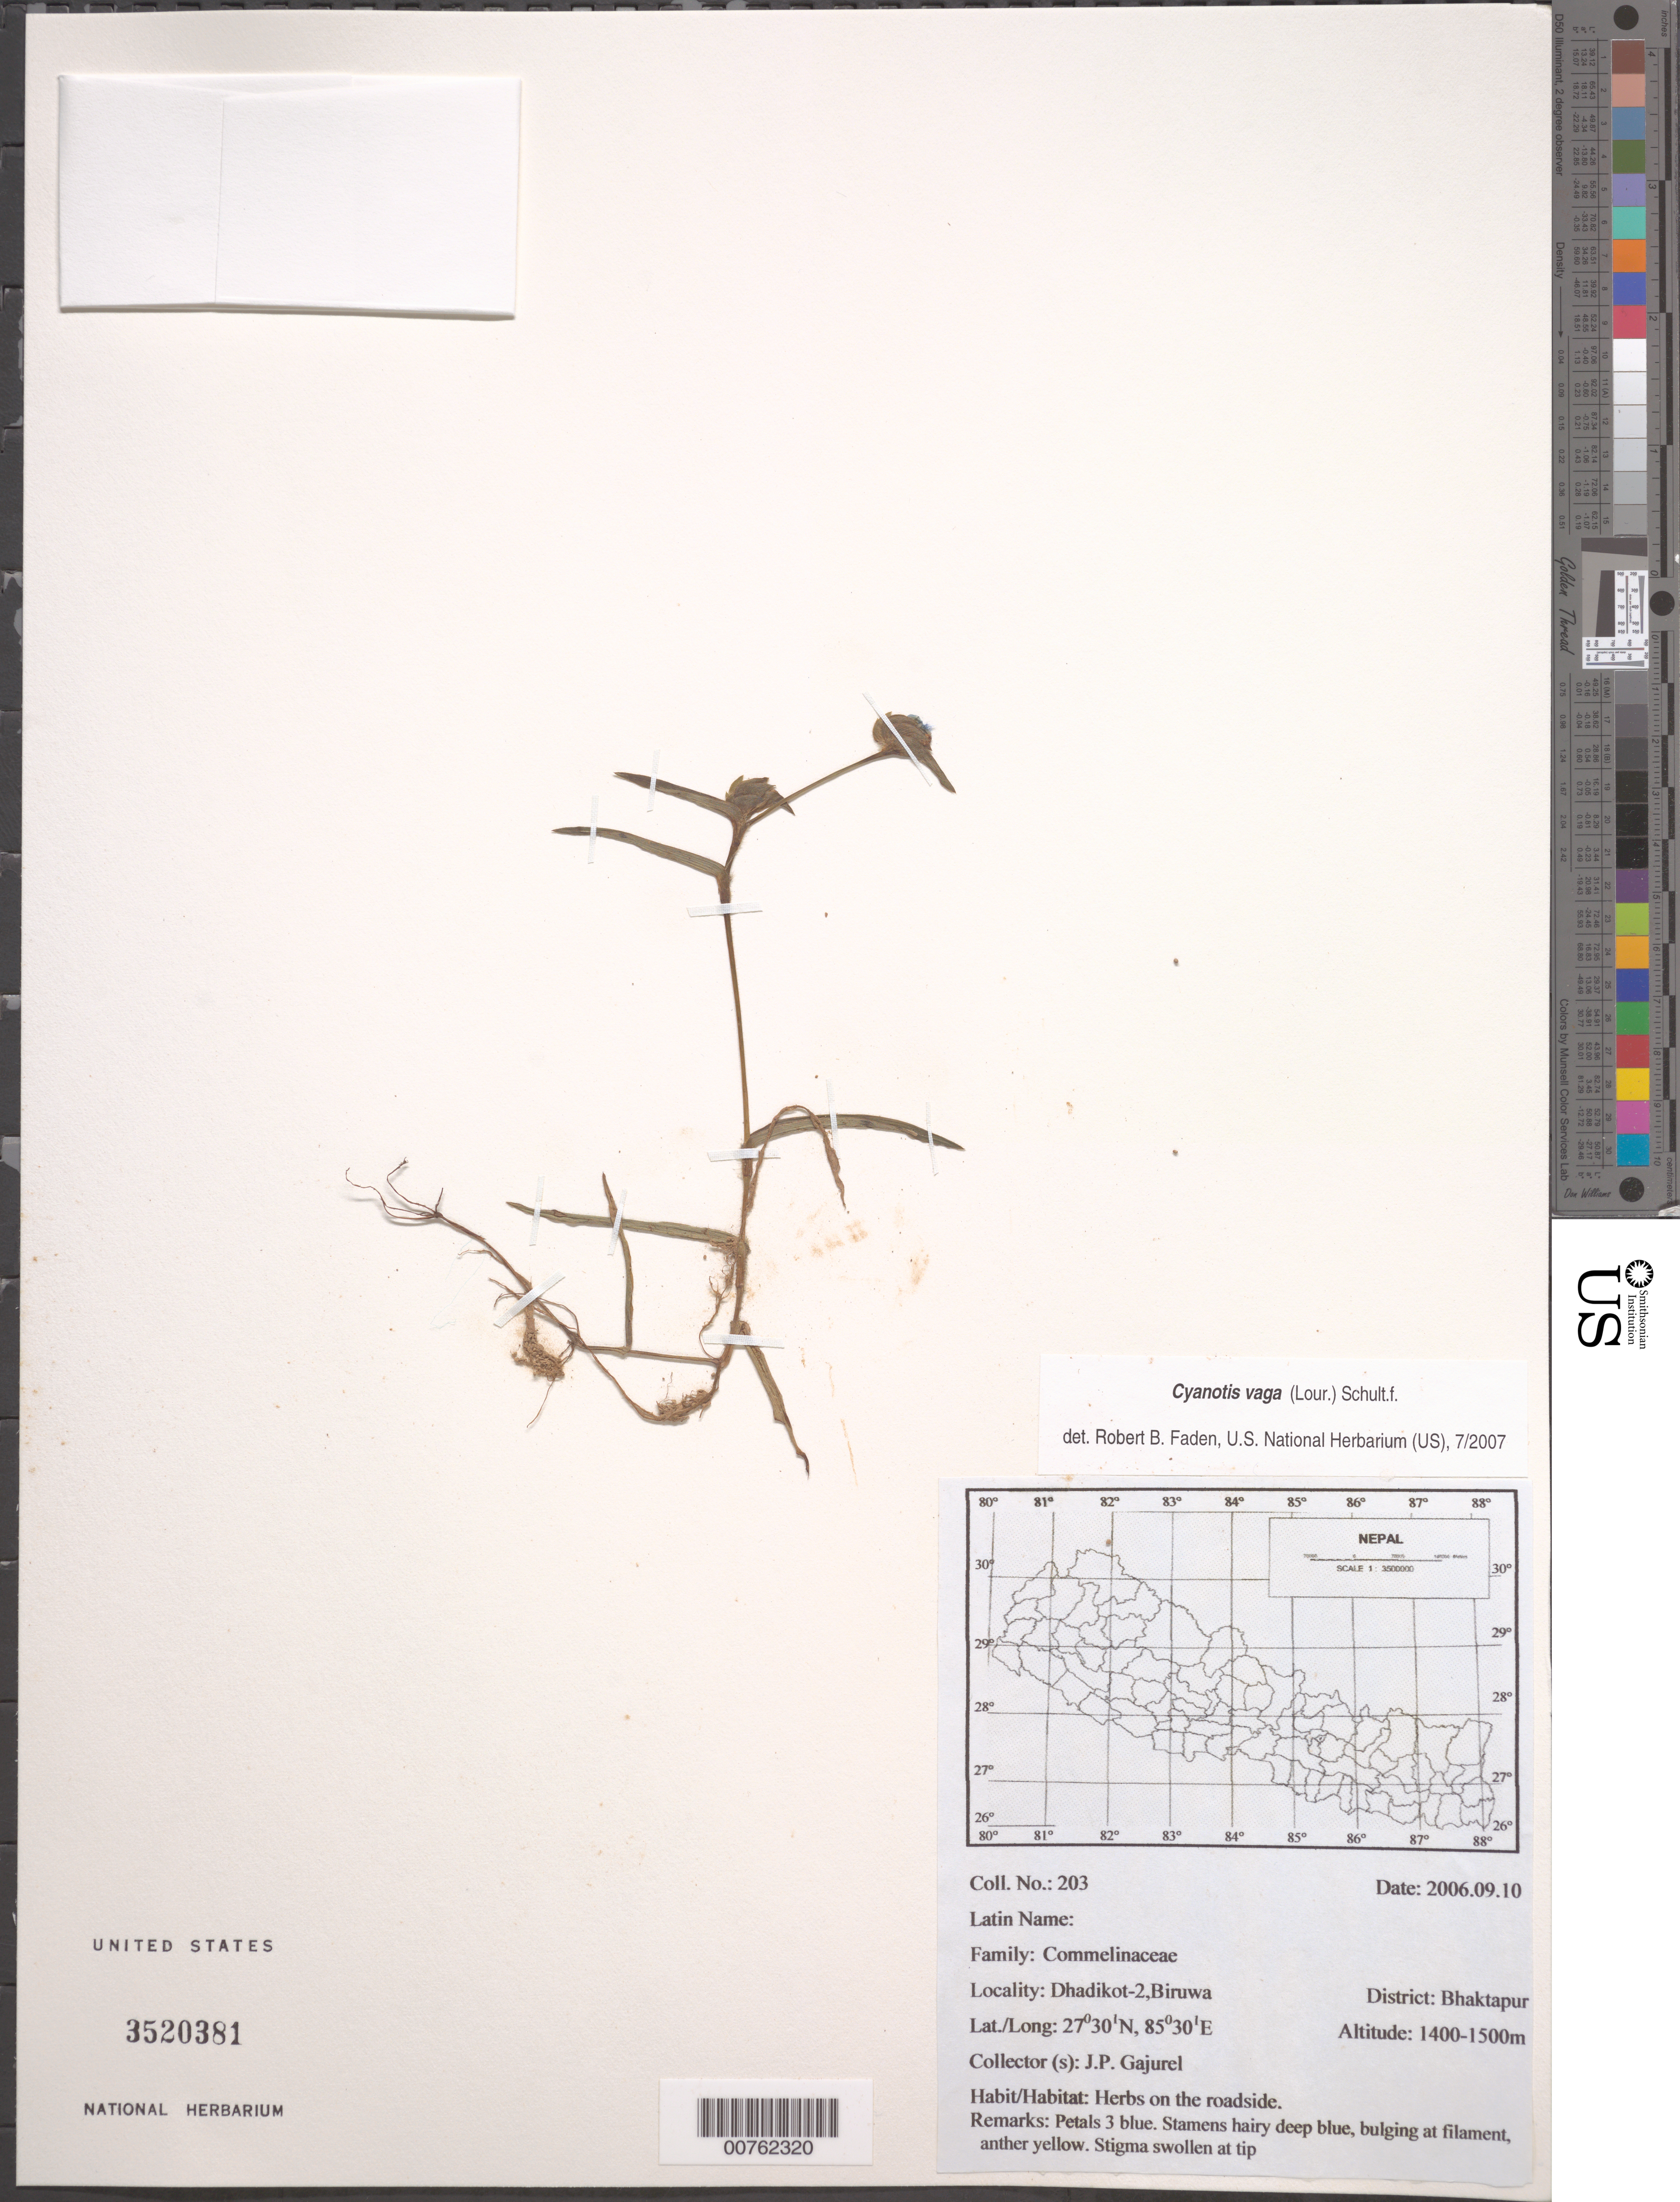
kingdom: Plantae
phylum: Tracheophyta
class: Liliopsida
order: Commelinales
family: Commelinaceae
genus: Cyanotis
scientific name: Cyanotis vaga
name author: (Lour.) Schult. & Schult. f.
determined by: Faden, Robert B., (US), Smithsonian Institution - National Museum of Natural History (UNITED STATES)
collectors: J. Gajurel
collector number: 203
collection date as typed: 10 Sep 2006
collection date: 2006-09-10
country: Nepal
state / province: Bagmati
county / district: Bhaktapur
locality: Dhadikot-2,Biruwa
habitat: Herbs on the roadside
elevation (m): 1400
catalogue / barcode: US 3520381